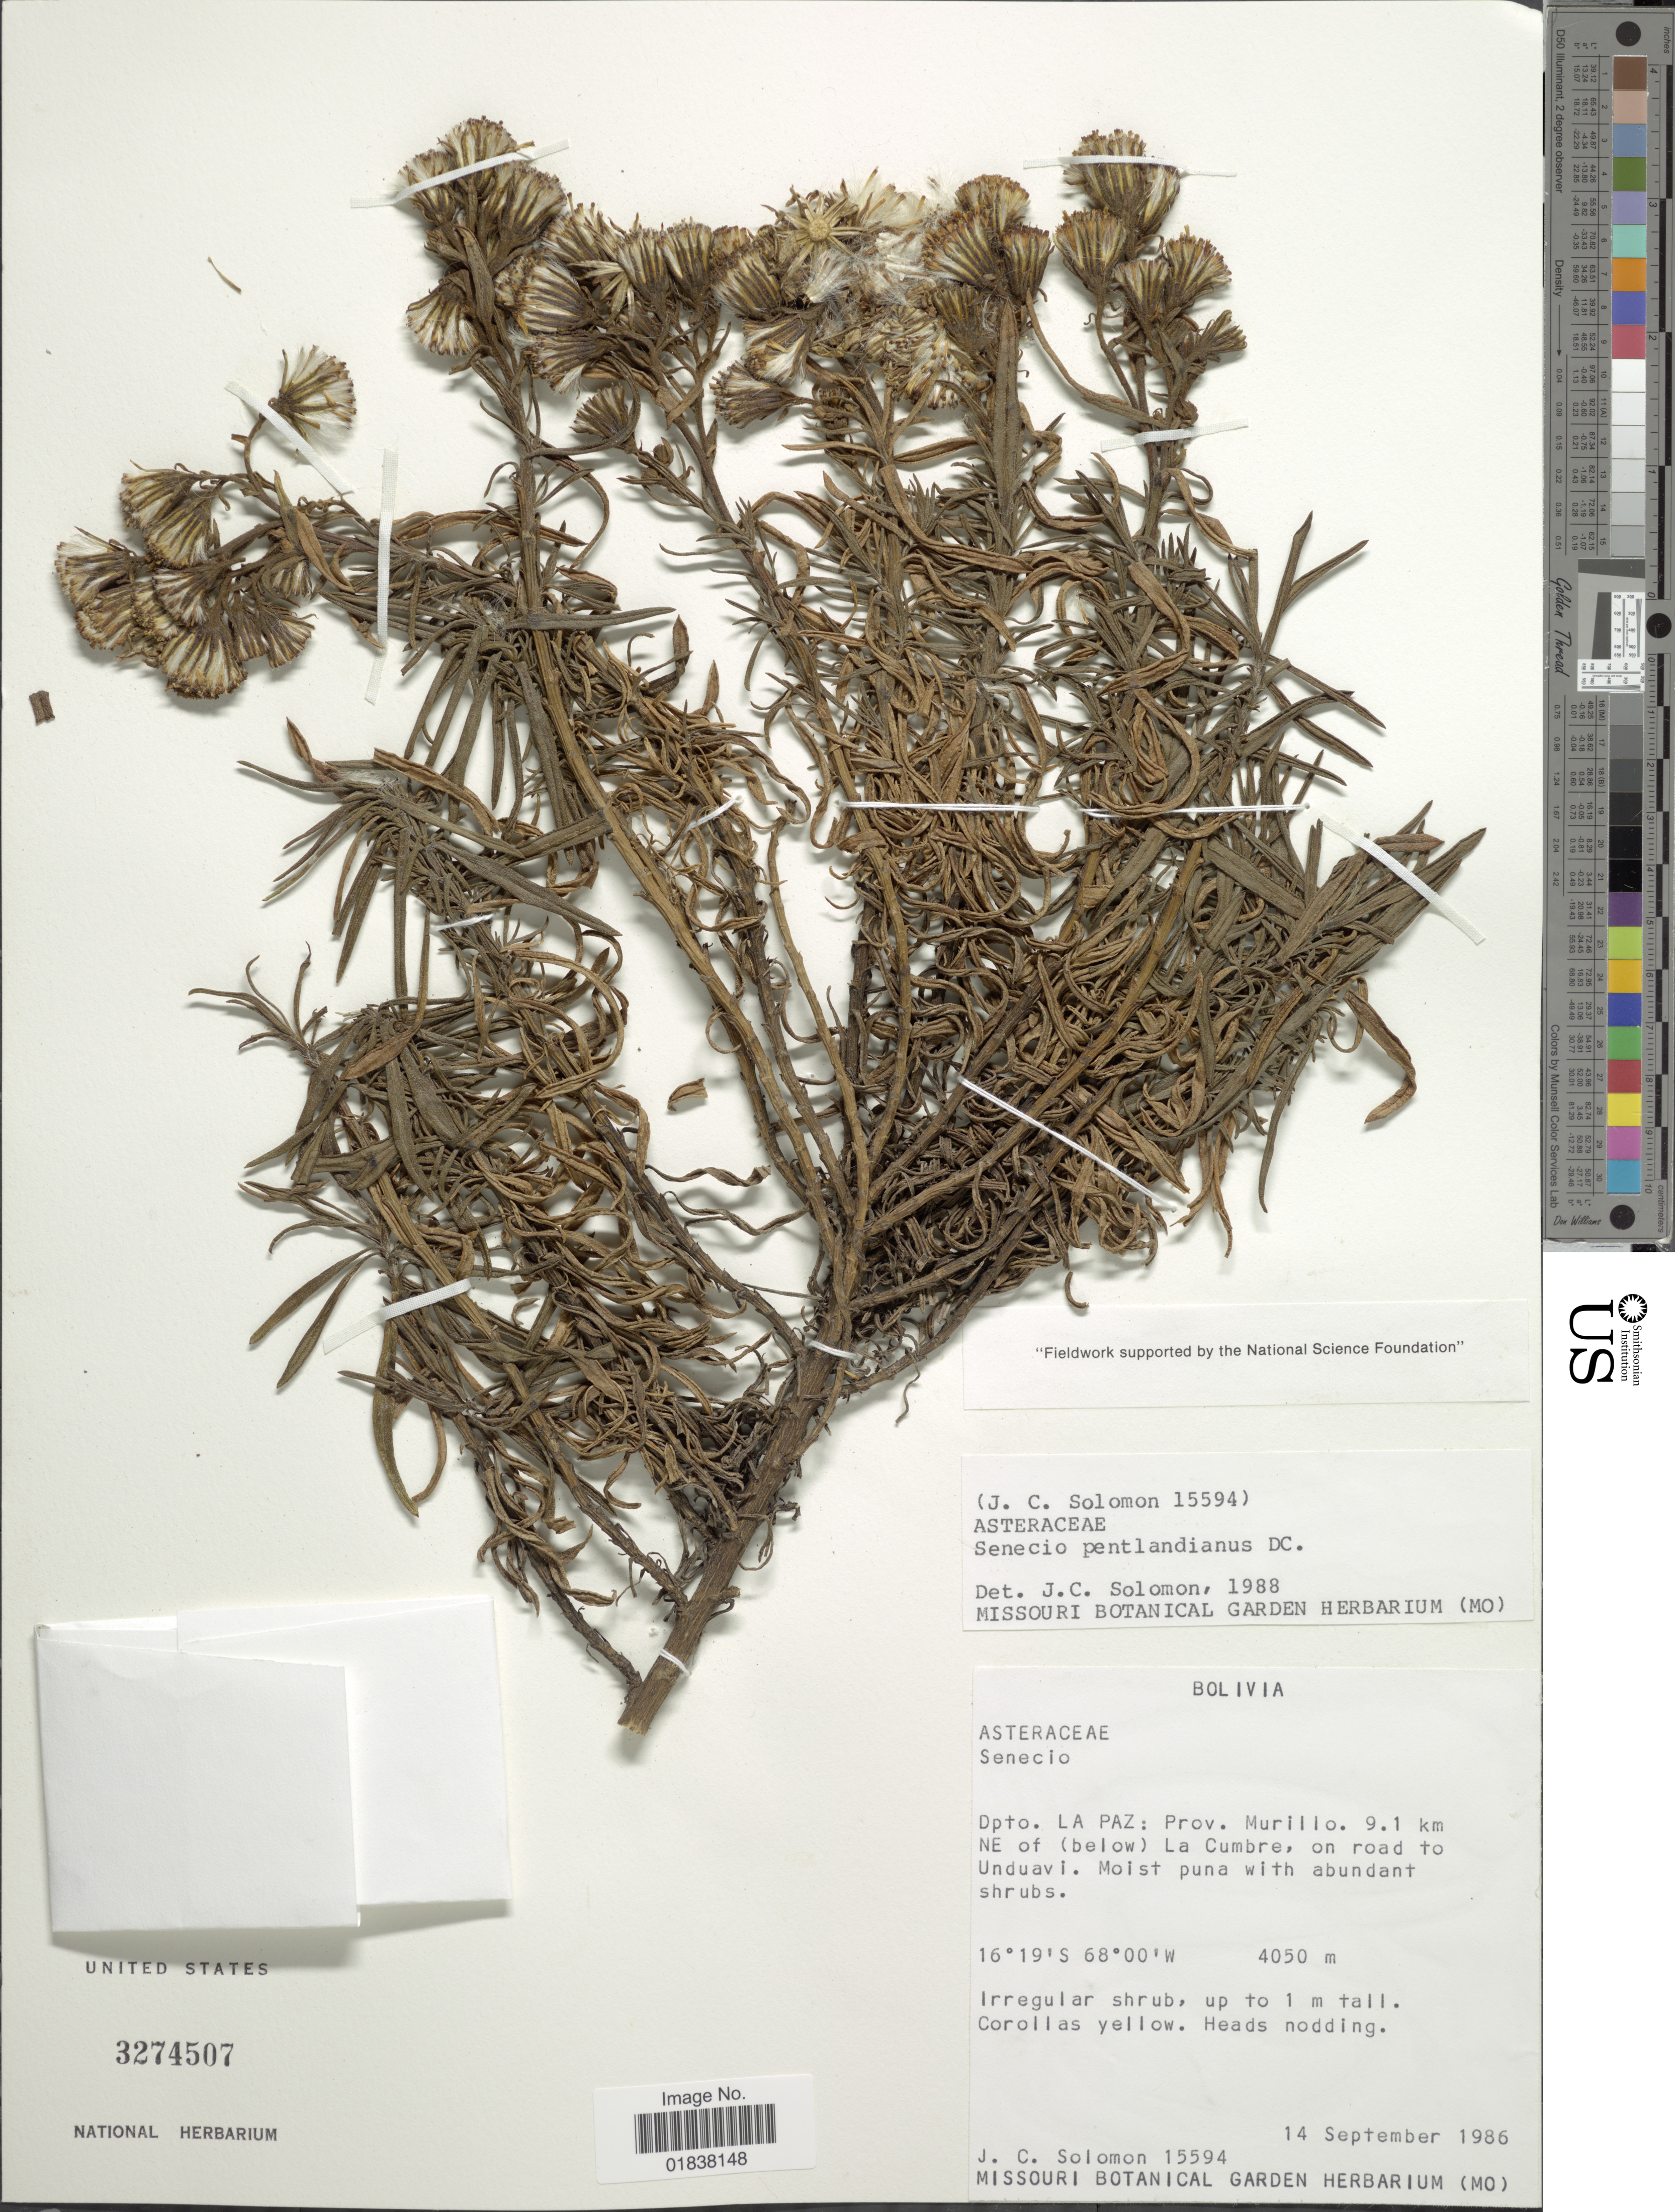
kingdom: Plantae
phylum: Tracheophyta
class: Magnoliopsida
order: Asterales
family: Asteraceae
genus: Senecio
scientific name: Senecio pentlandianus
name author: DC.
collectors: J. C. Solomon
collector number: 15594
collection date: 1986-09-14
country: Bolivia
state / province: La Paz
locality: Prov. Murillo, 9.1 km NE of (below) La Cumbre, on road to Unduavi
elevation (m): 4050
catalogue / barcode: US 3274507